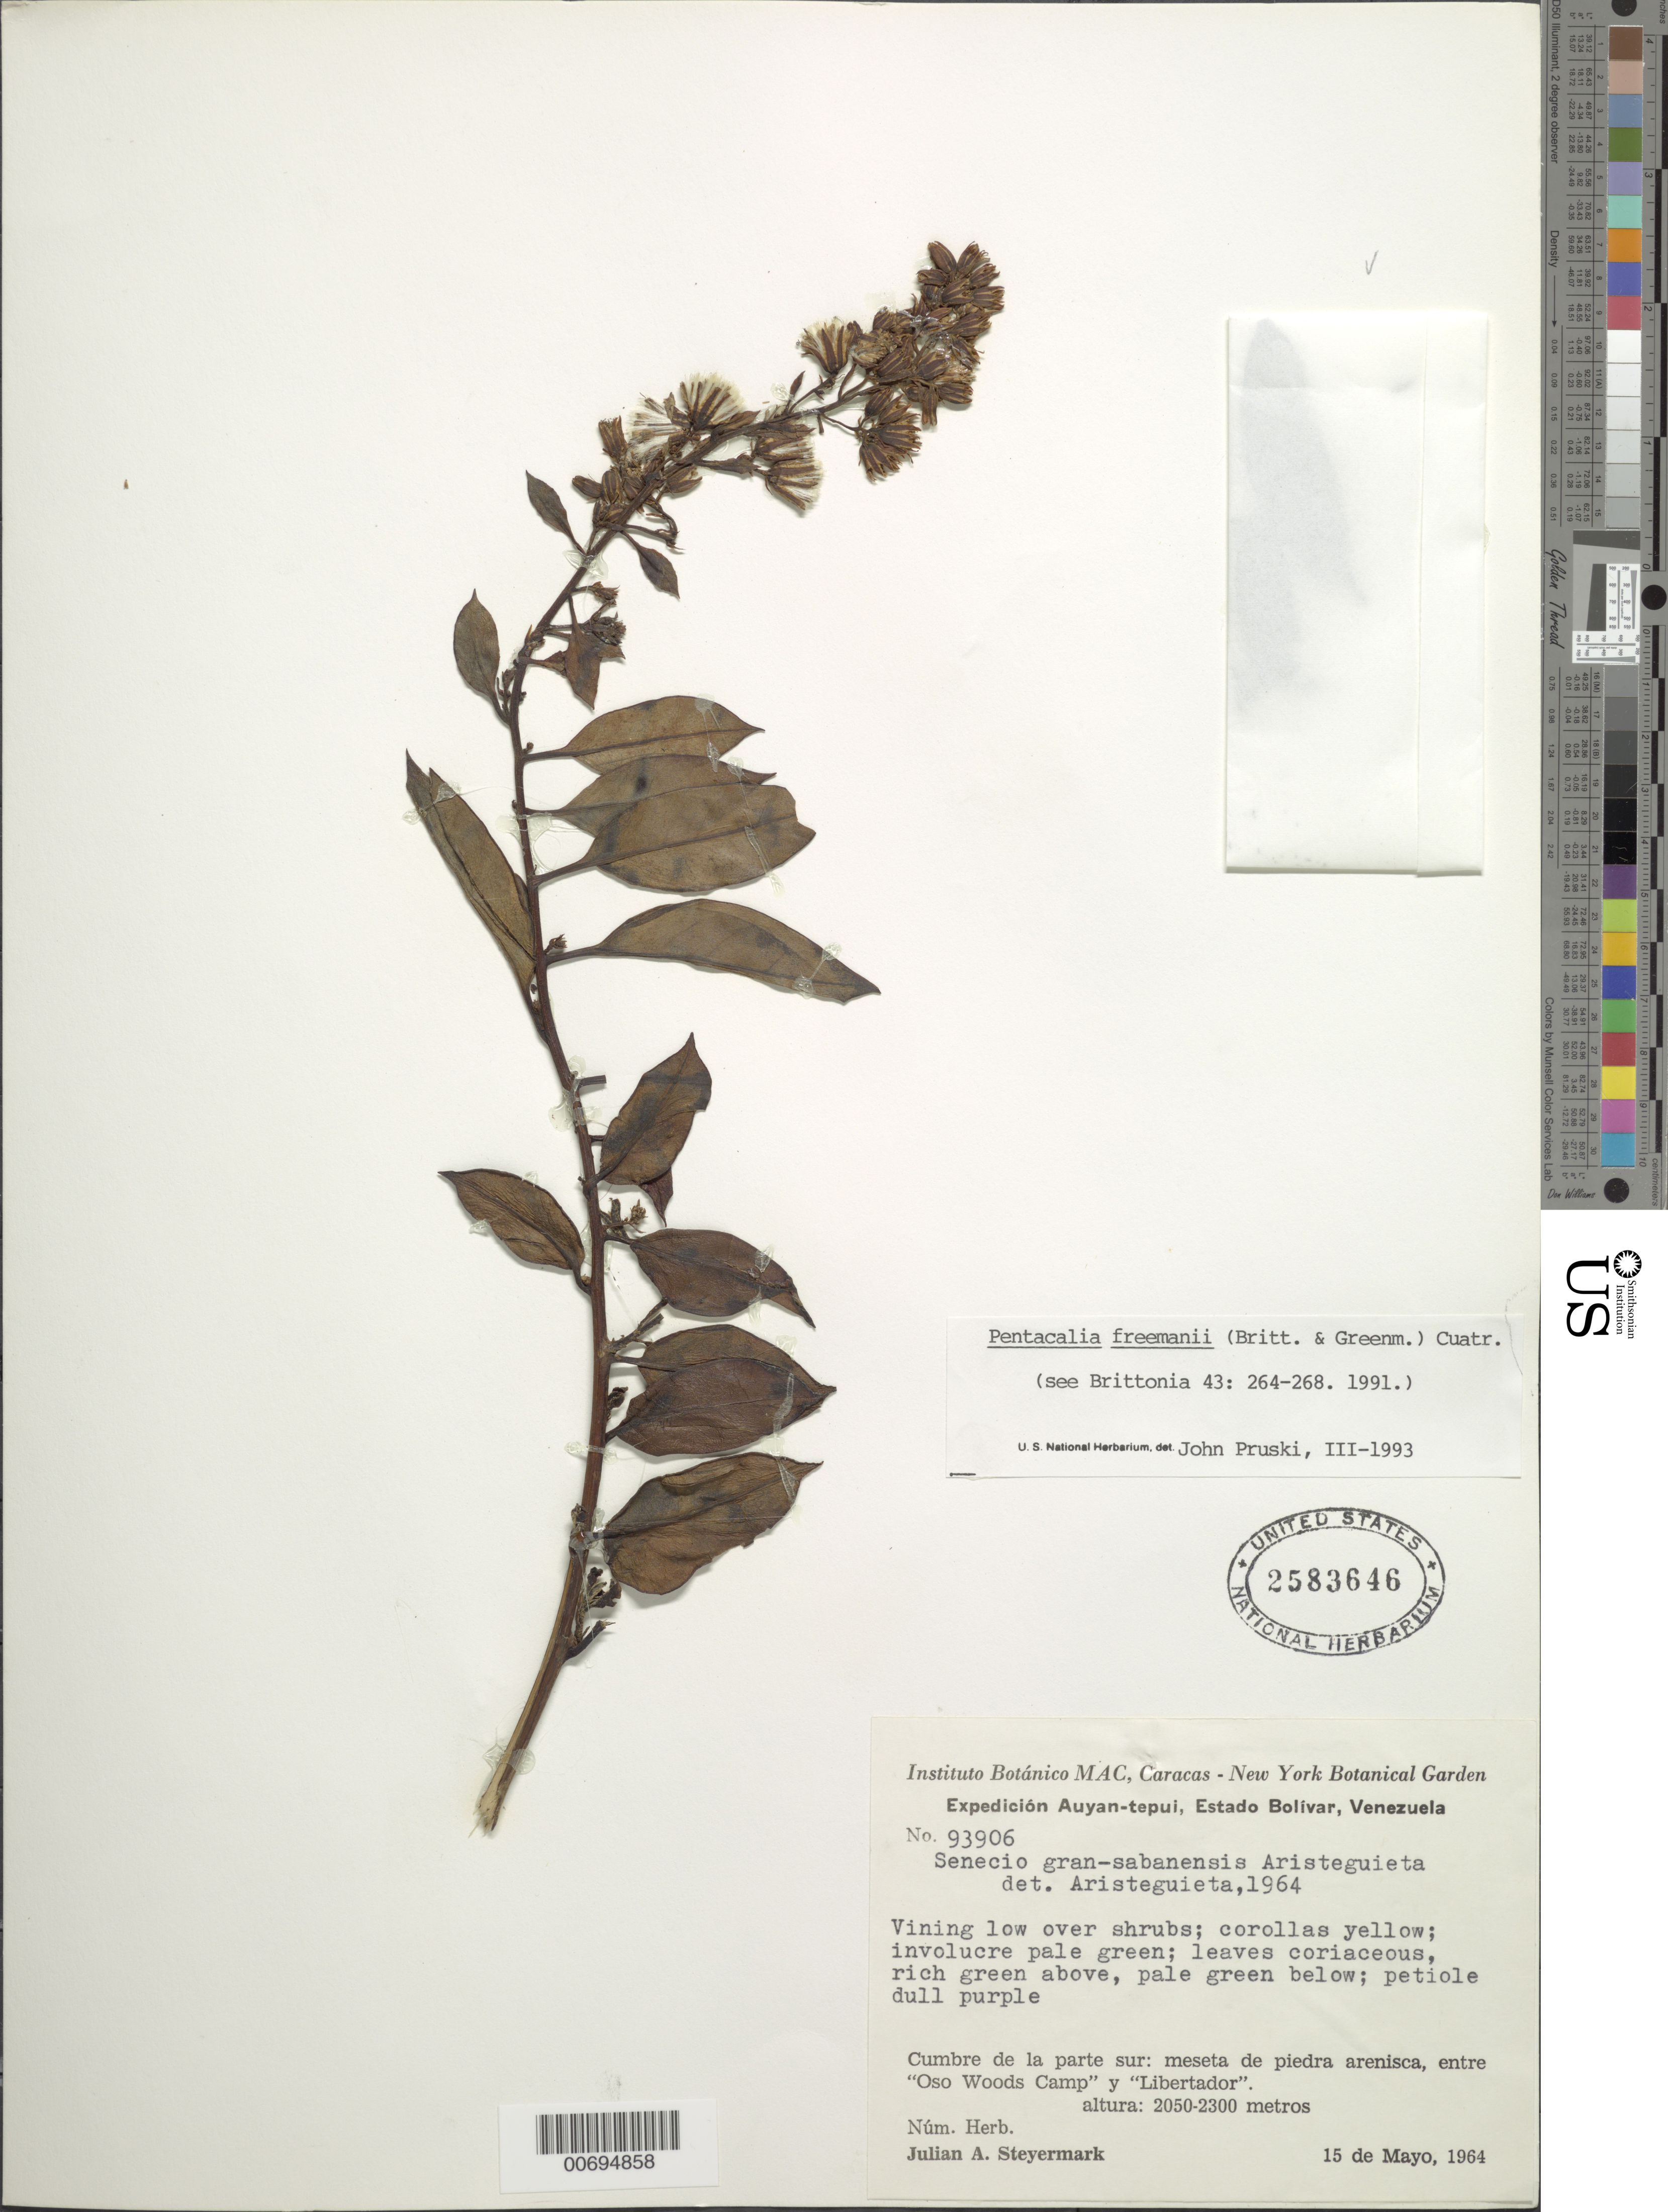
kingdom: Plantae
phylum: Tracheophyta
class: Magnoliopsida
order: Asterales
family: Asteraceae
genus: Pentacalia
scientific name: Pentacalia freemanii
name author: (Britton & Greenm.) Cuatrec.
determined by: Pruski, J. F.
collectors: J. Steyermark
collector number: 93906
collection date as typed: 15-May-64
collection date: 1964-05-15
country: Venezuela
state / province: Bolívar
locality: Auyan-tepuí, entre Oso Woods Camp y Libertador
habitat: Meseta de piedra arenisca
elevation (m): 2050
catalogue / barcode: US 2583646